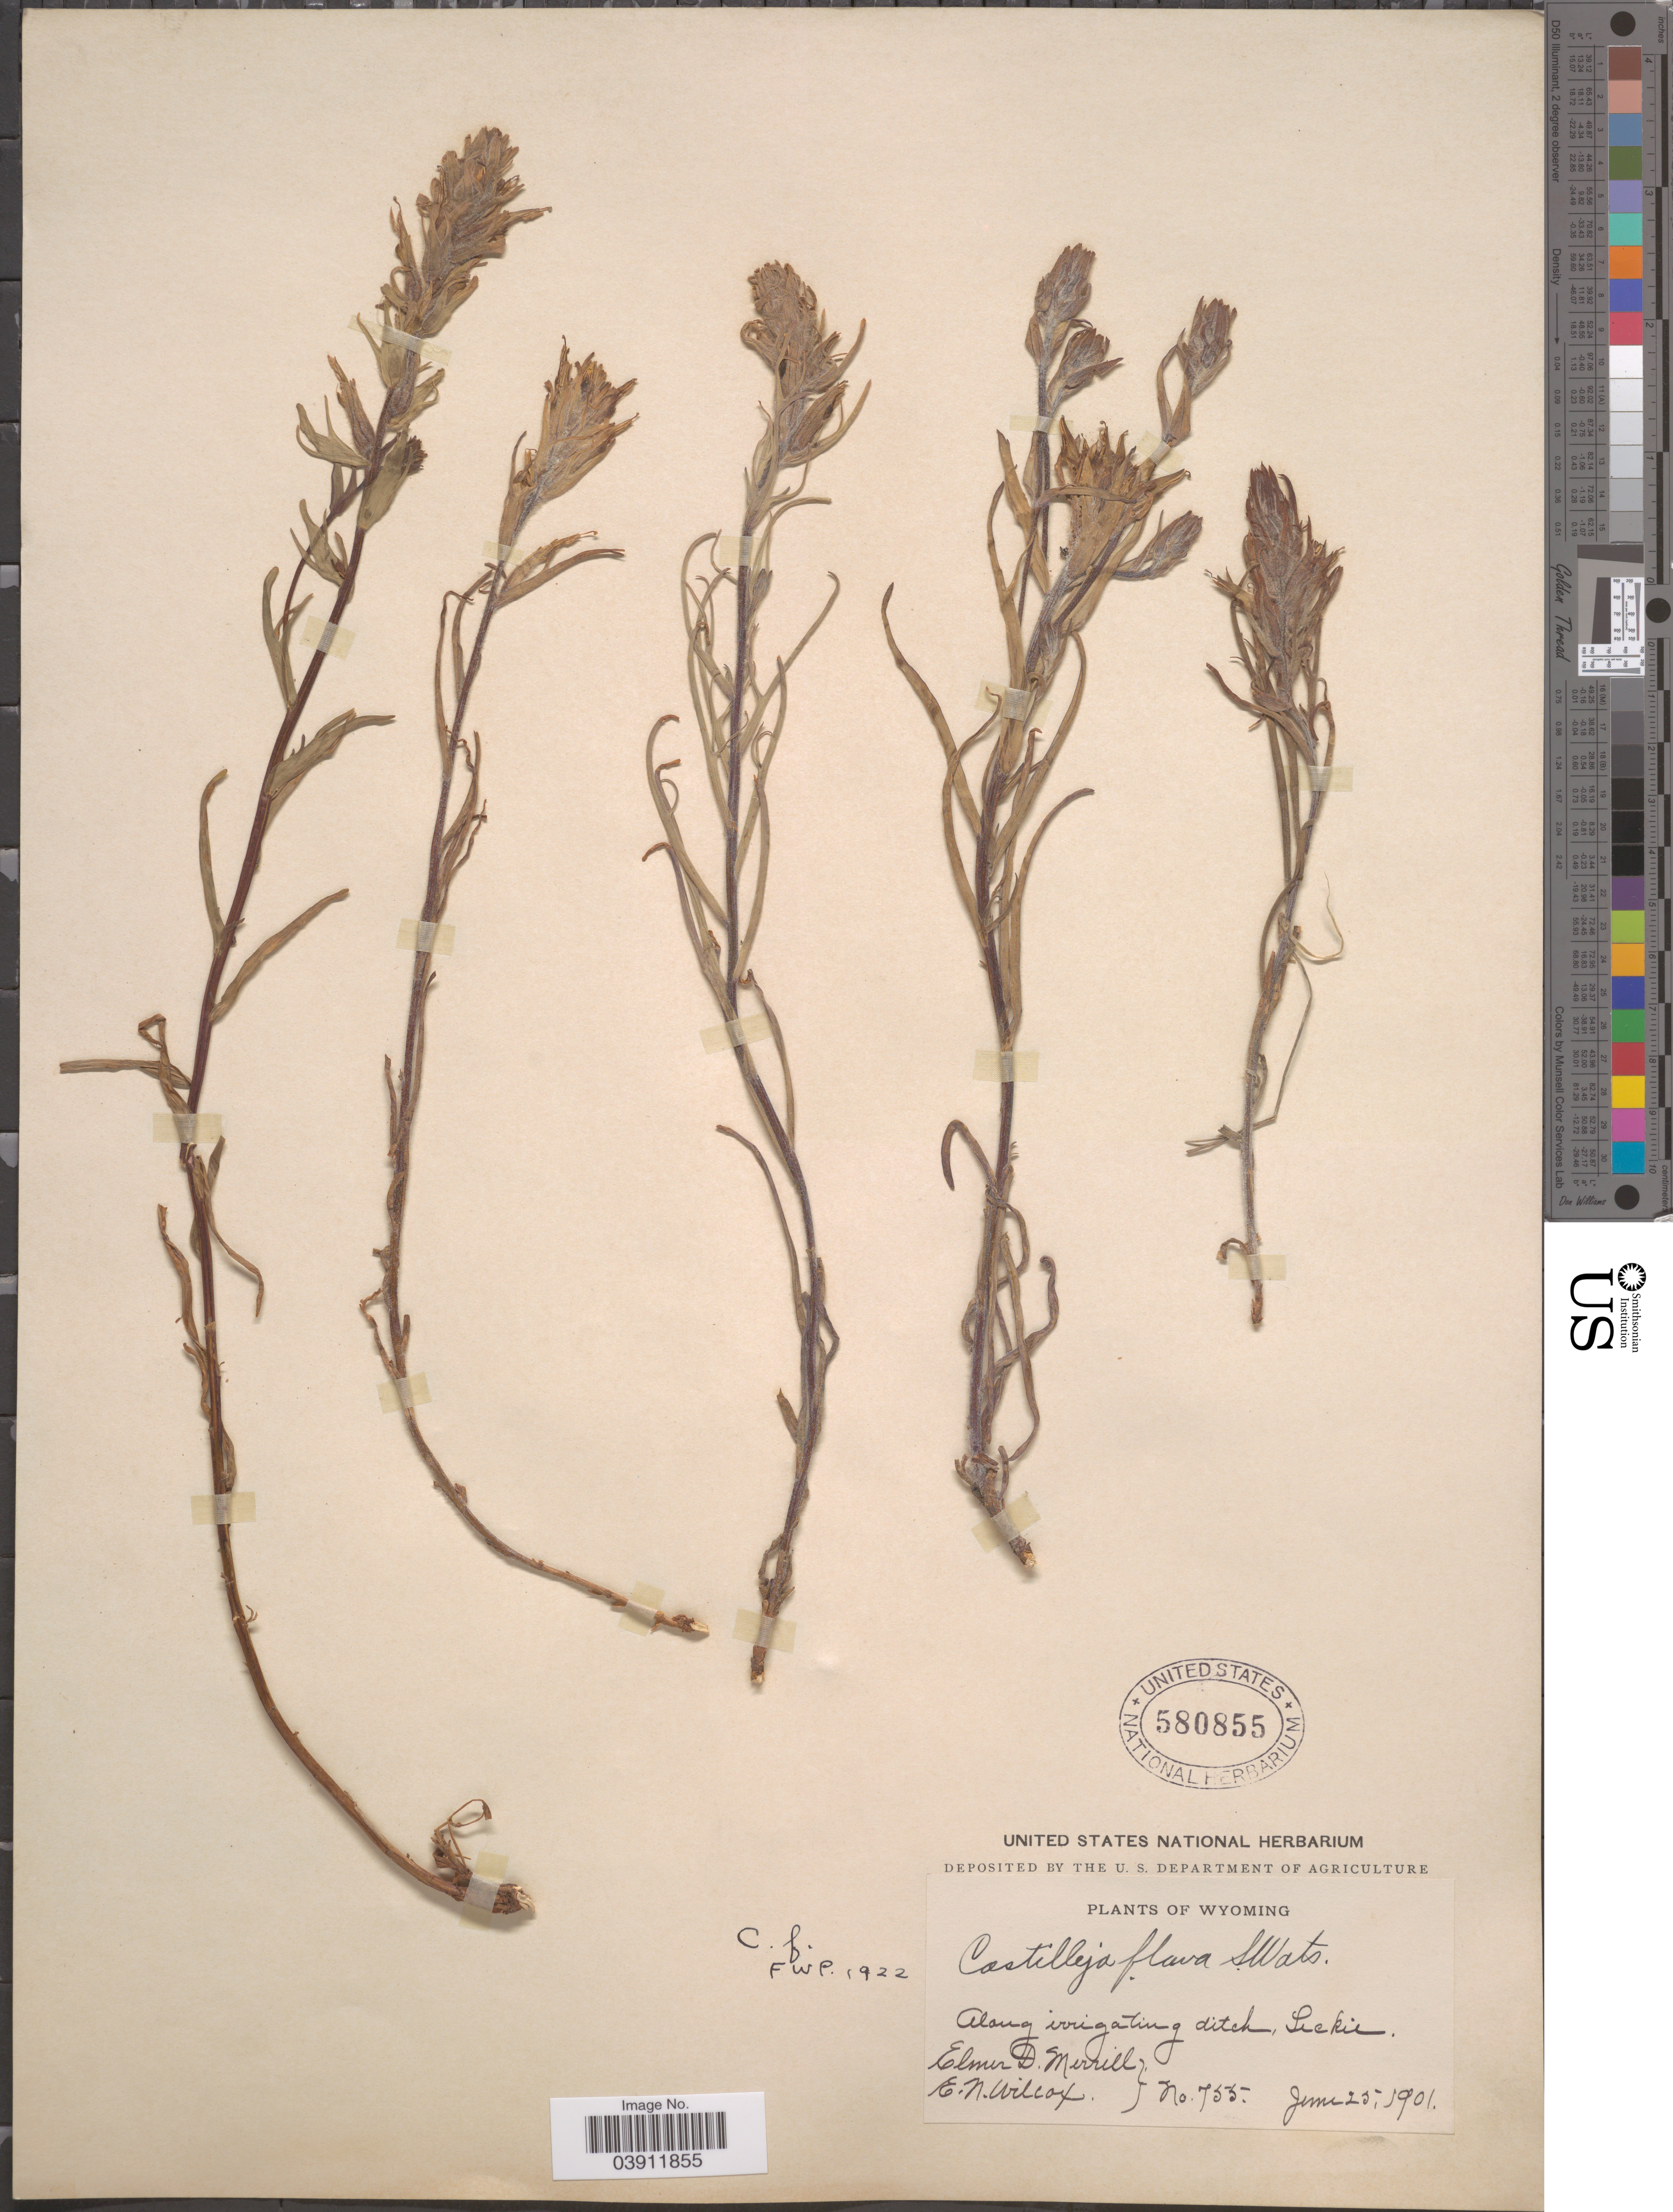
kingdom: Plantae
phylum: Tracheophyta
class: Magnoliopsida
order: Lamiales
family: Orobanchaceae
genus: Castilleja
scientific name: Castilleja flava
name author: S. Watson in C. King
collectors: E. D. Merrill & E. Wilcox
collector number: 755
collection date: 1901-06-25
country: United States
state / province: Wyoming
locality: Along irrigating ditch, Leckie.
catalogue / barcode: US 580855